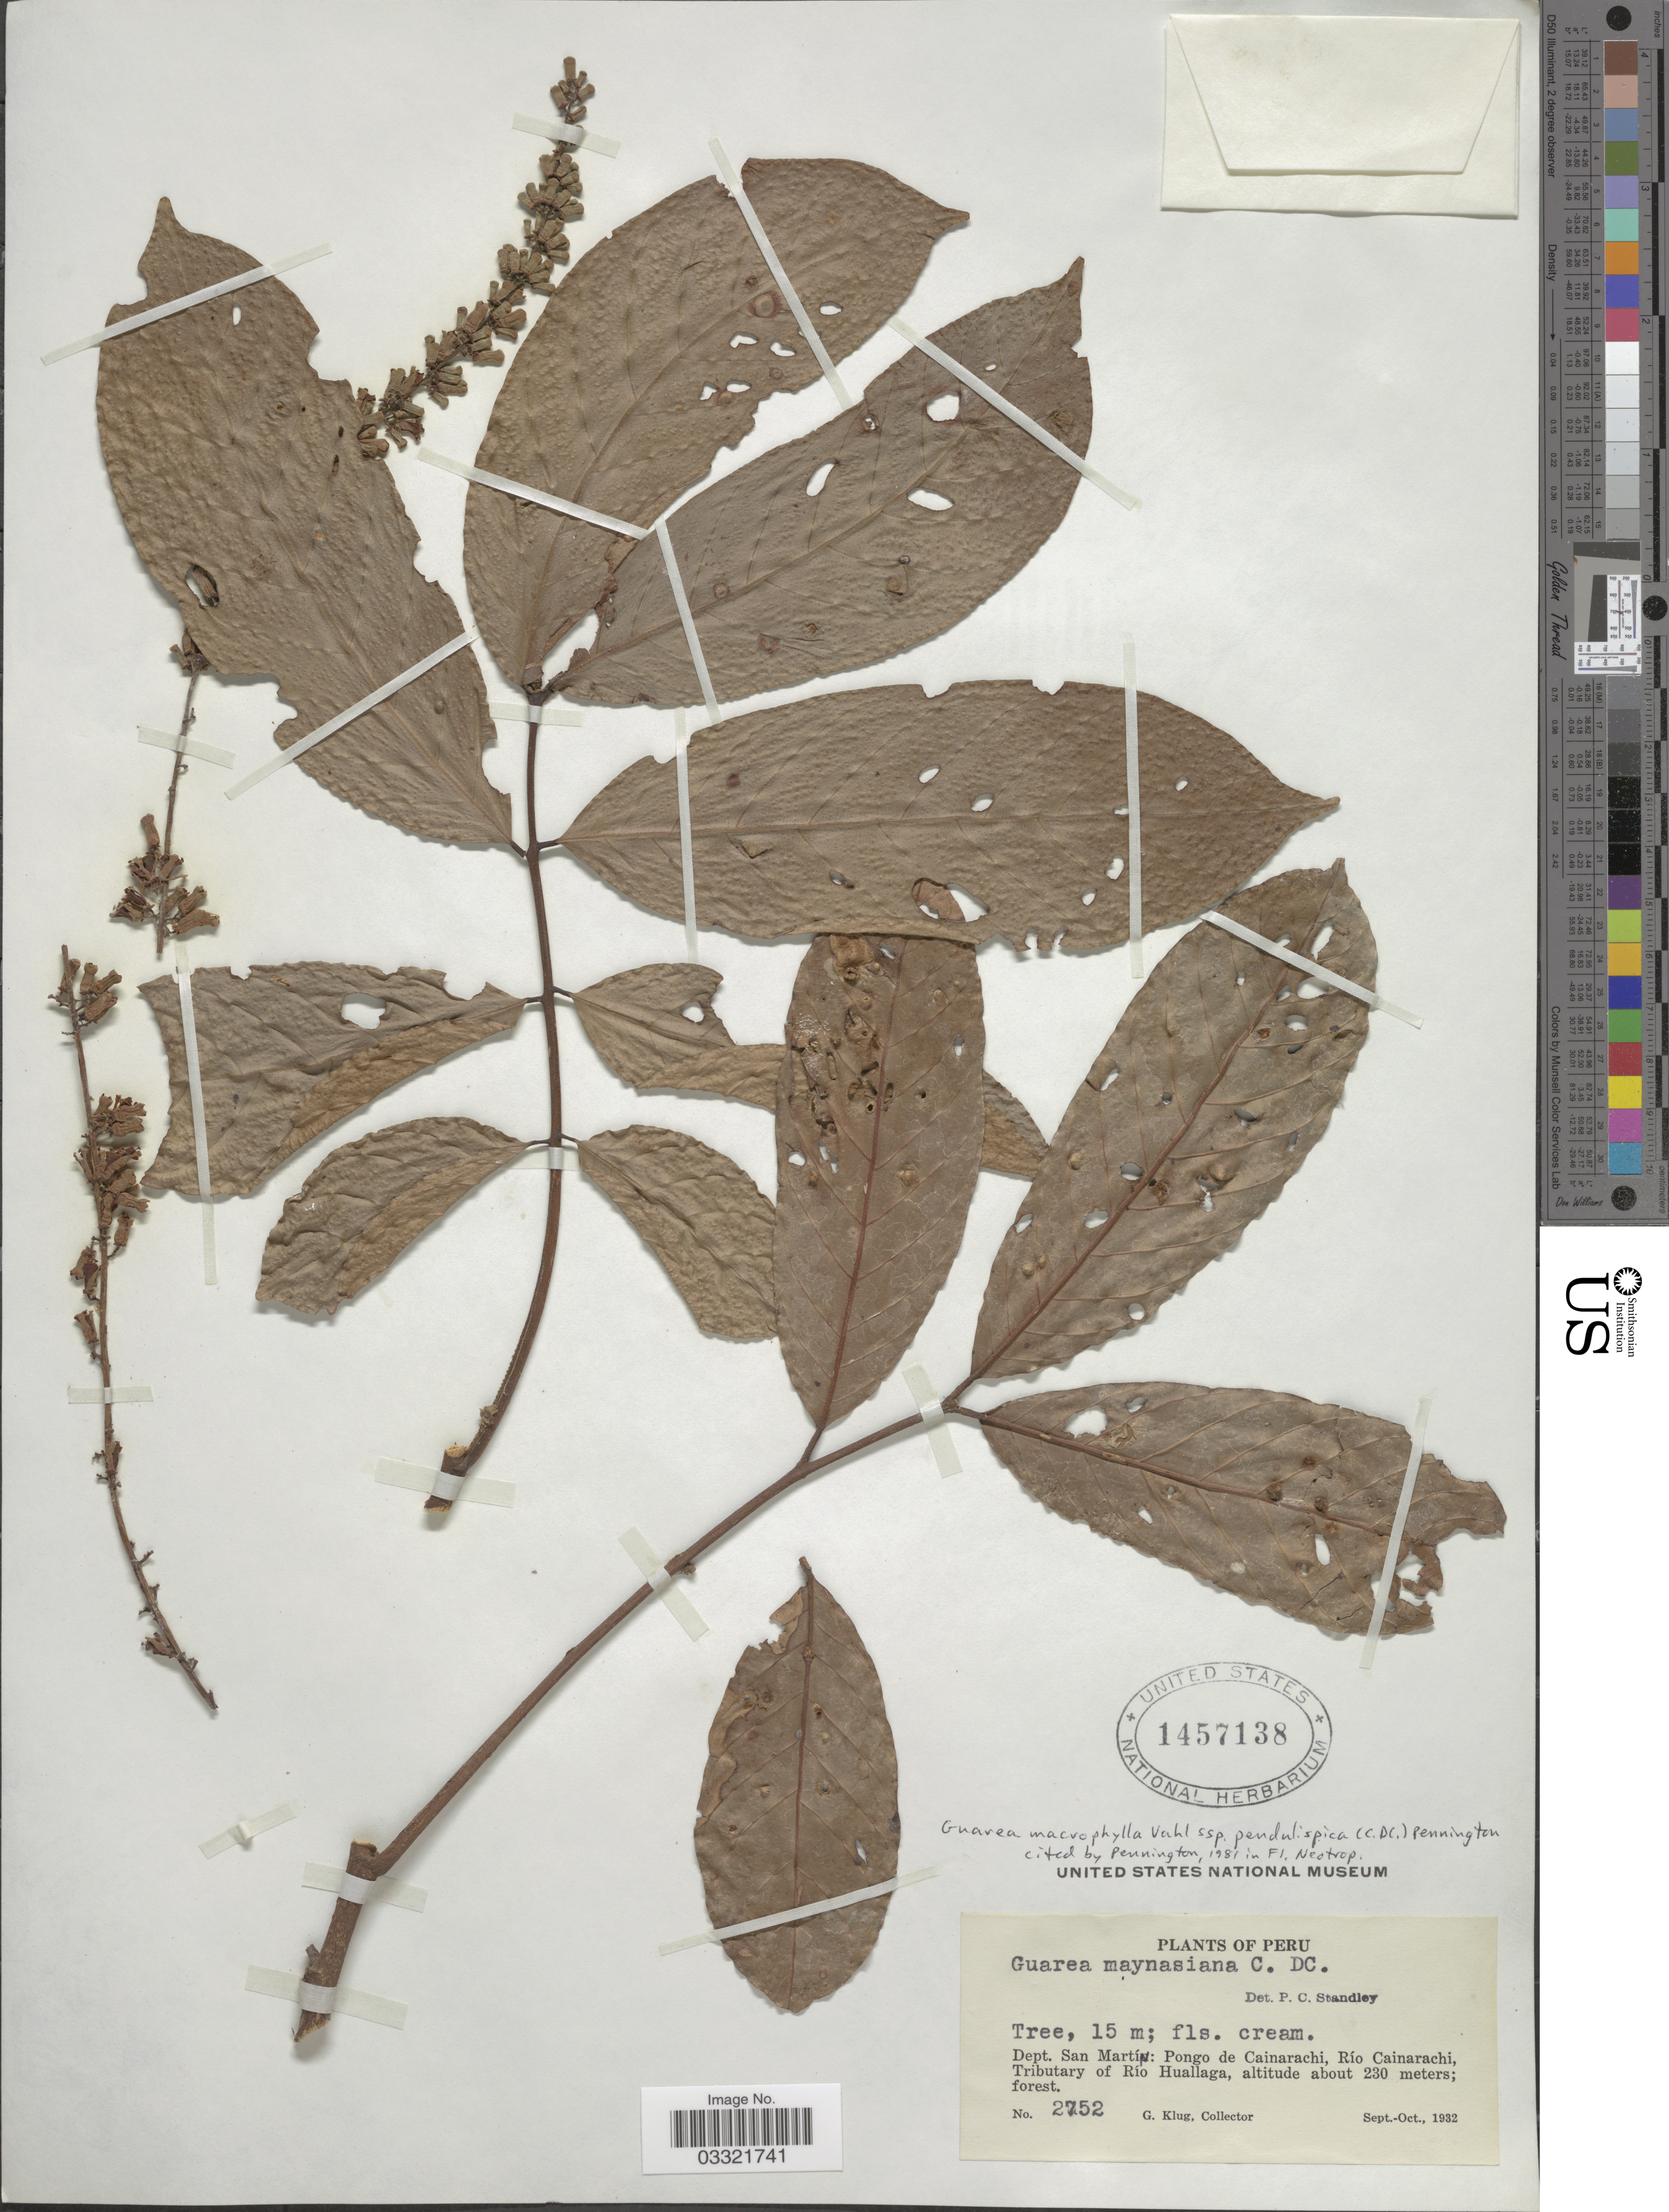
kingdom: Plantae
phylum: Tracheophyta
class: Magnoliopsida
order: Sapindales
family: Meliaceae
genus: Guarea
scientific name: Guarea macrophylla subsp. pendulispica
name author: (C. DC.) T.D. Penn.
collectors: G. Klug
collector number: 2752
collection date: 1932-09/1932-10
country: Peru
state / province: San Martín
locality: Dept. San Martín: Pongo de Cainarachi, Río Cainarachi, Tributary of Río Huallaga.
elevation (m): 230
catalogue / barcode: US 1457138